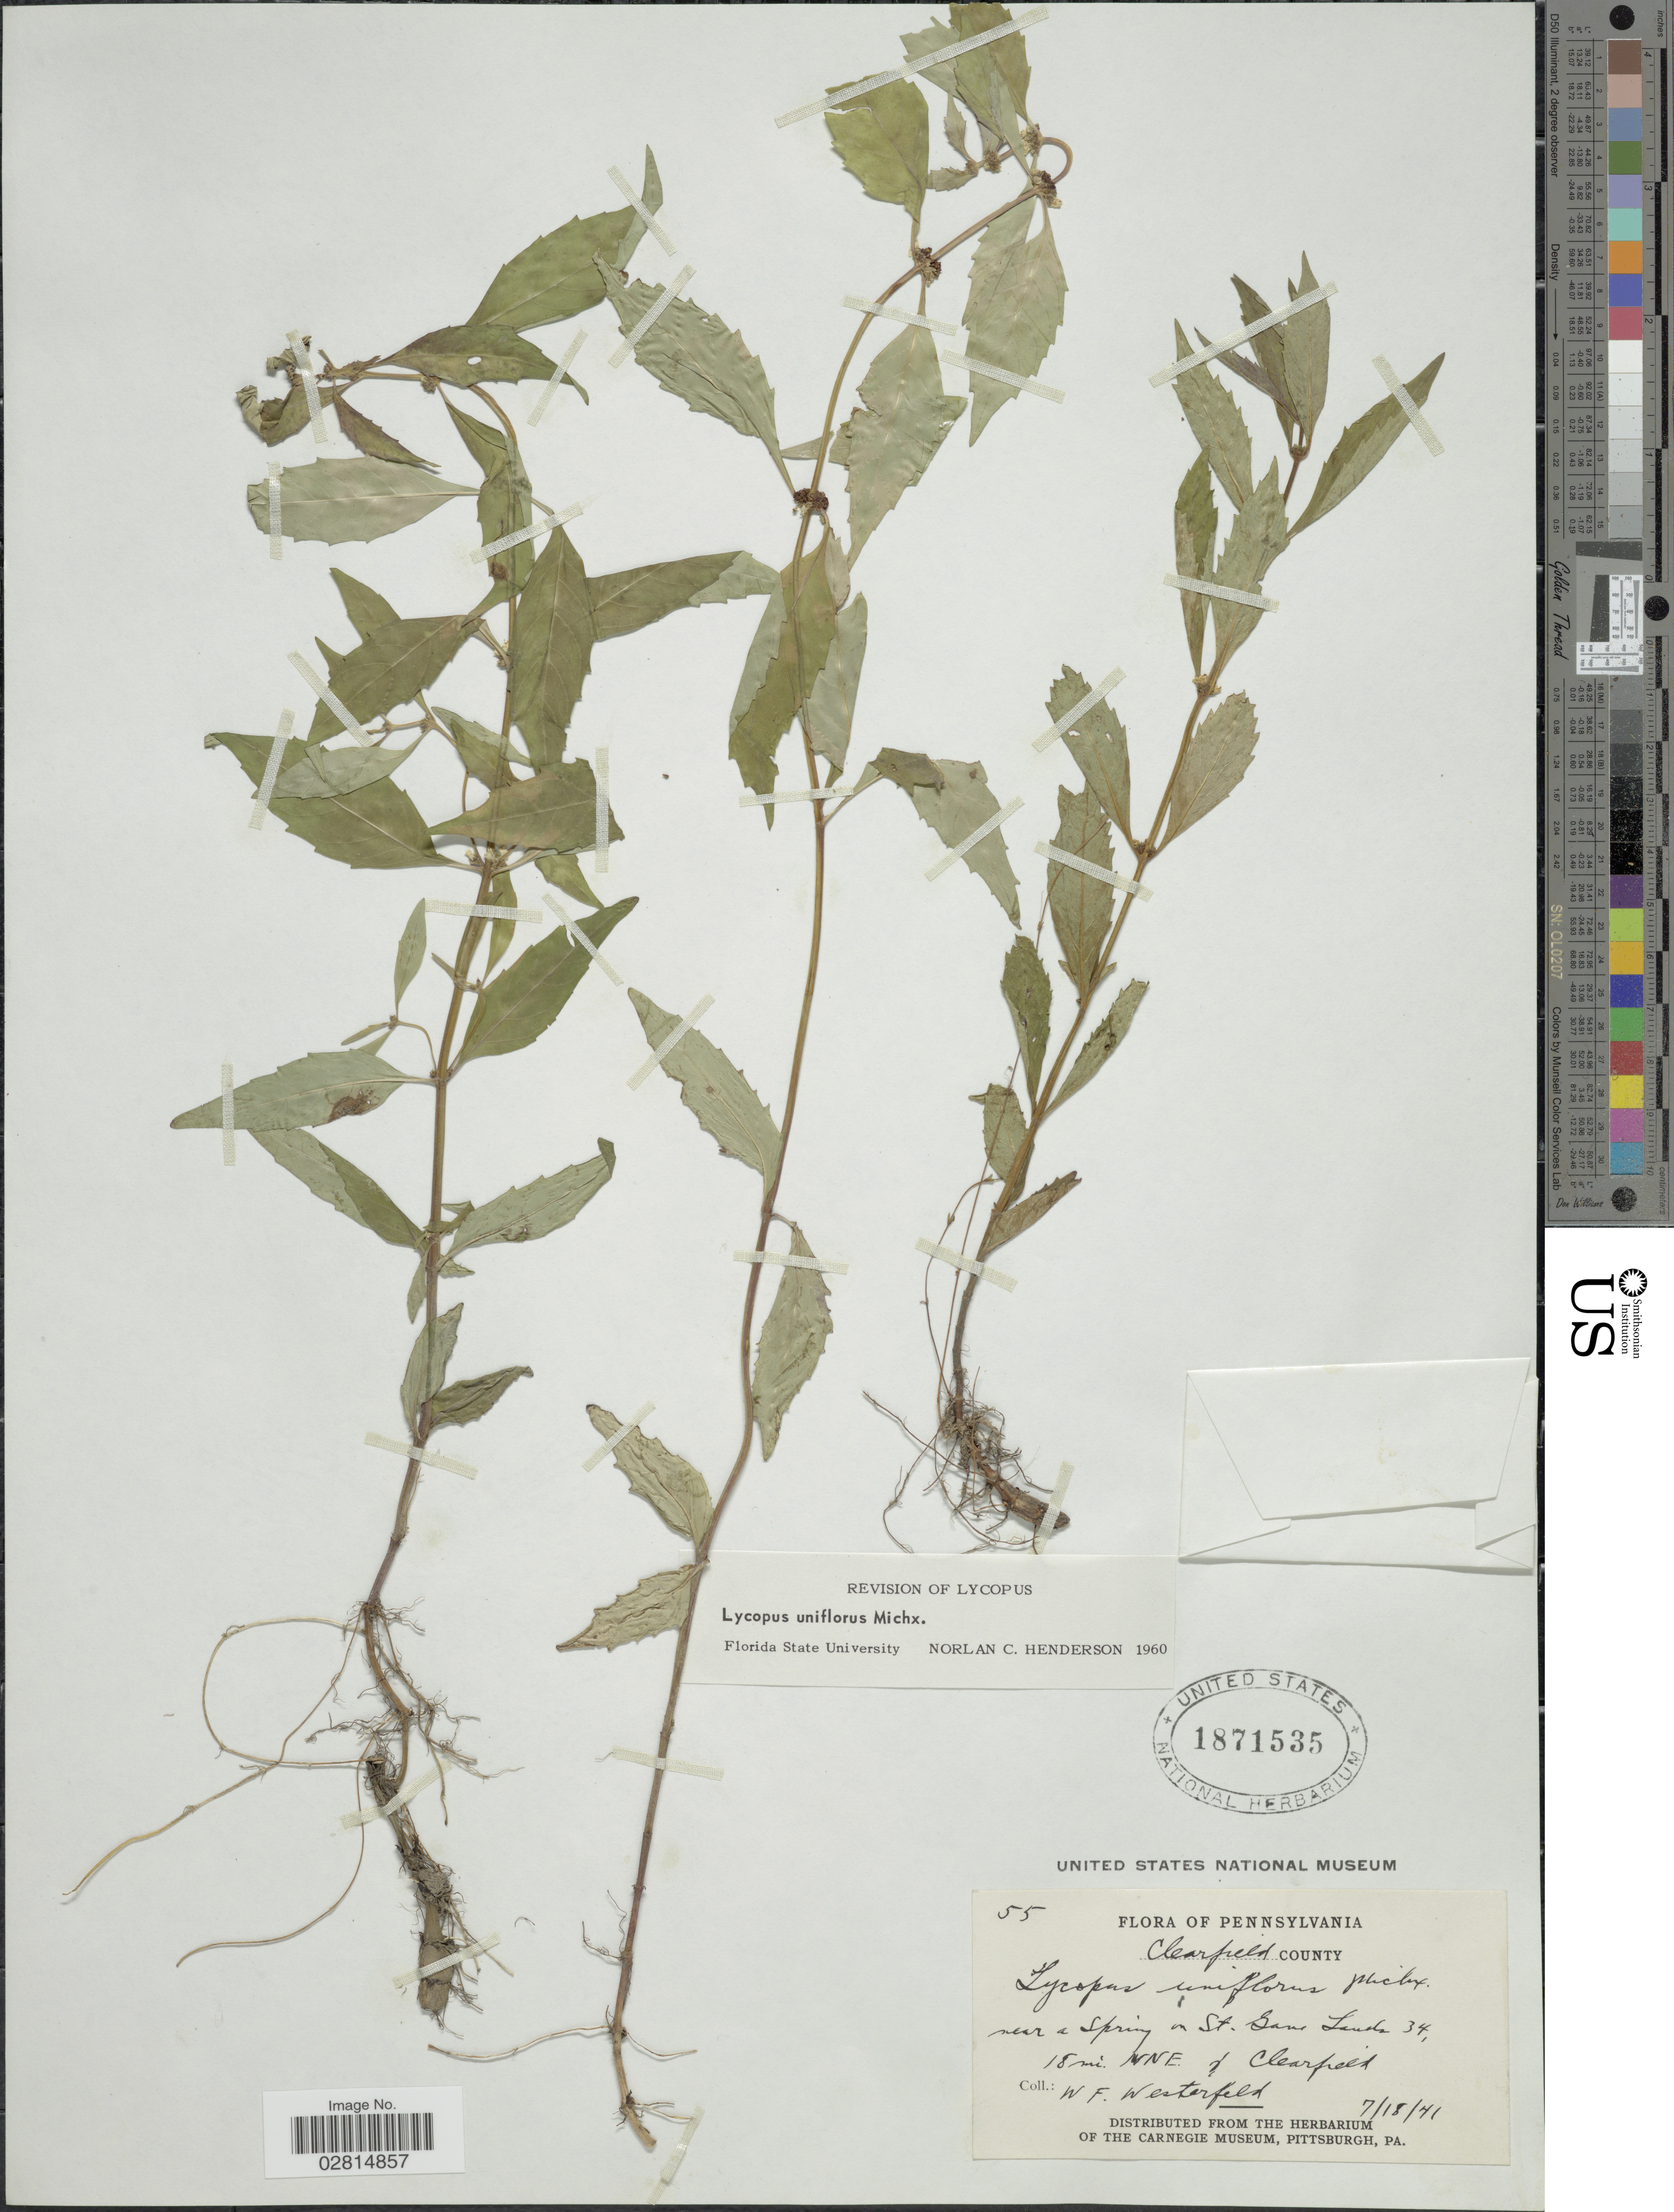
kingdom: Plantae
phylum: Tracheophyta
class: Magnoliopsida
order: Lamiales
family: Lamiaceae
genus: Lycopus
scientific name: Lycopus uniflorus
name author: Michx.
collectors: W. Westerfeld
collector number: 55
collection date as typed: Transcribed d/m/y: 18/7/41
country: United States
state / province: Pennsylvania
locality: Clearfield County, near a spring on St. Game Lands 34, 18 mi. NNE. of Clearfield.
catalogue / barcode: US 1871535